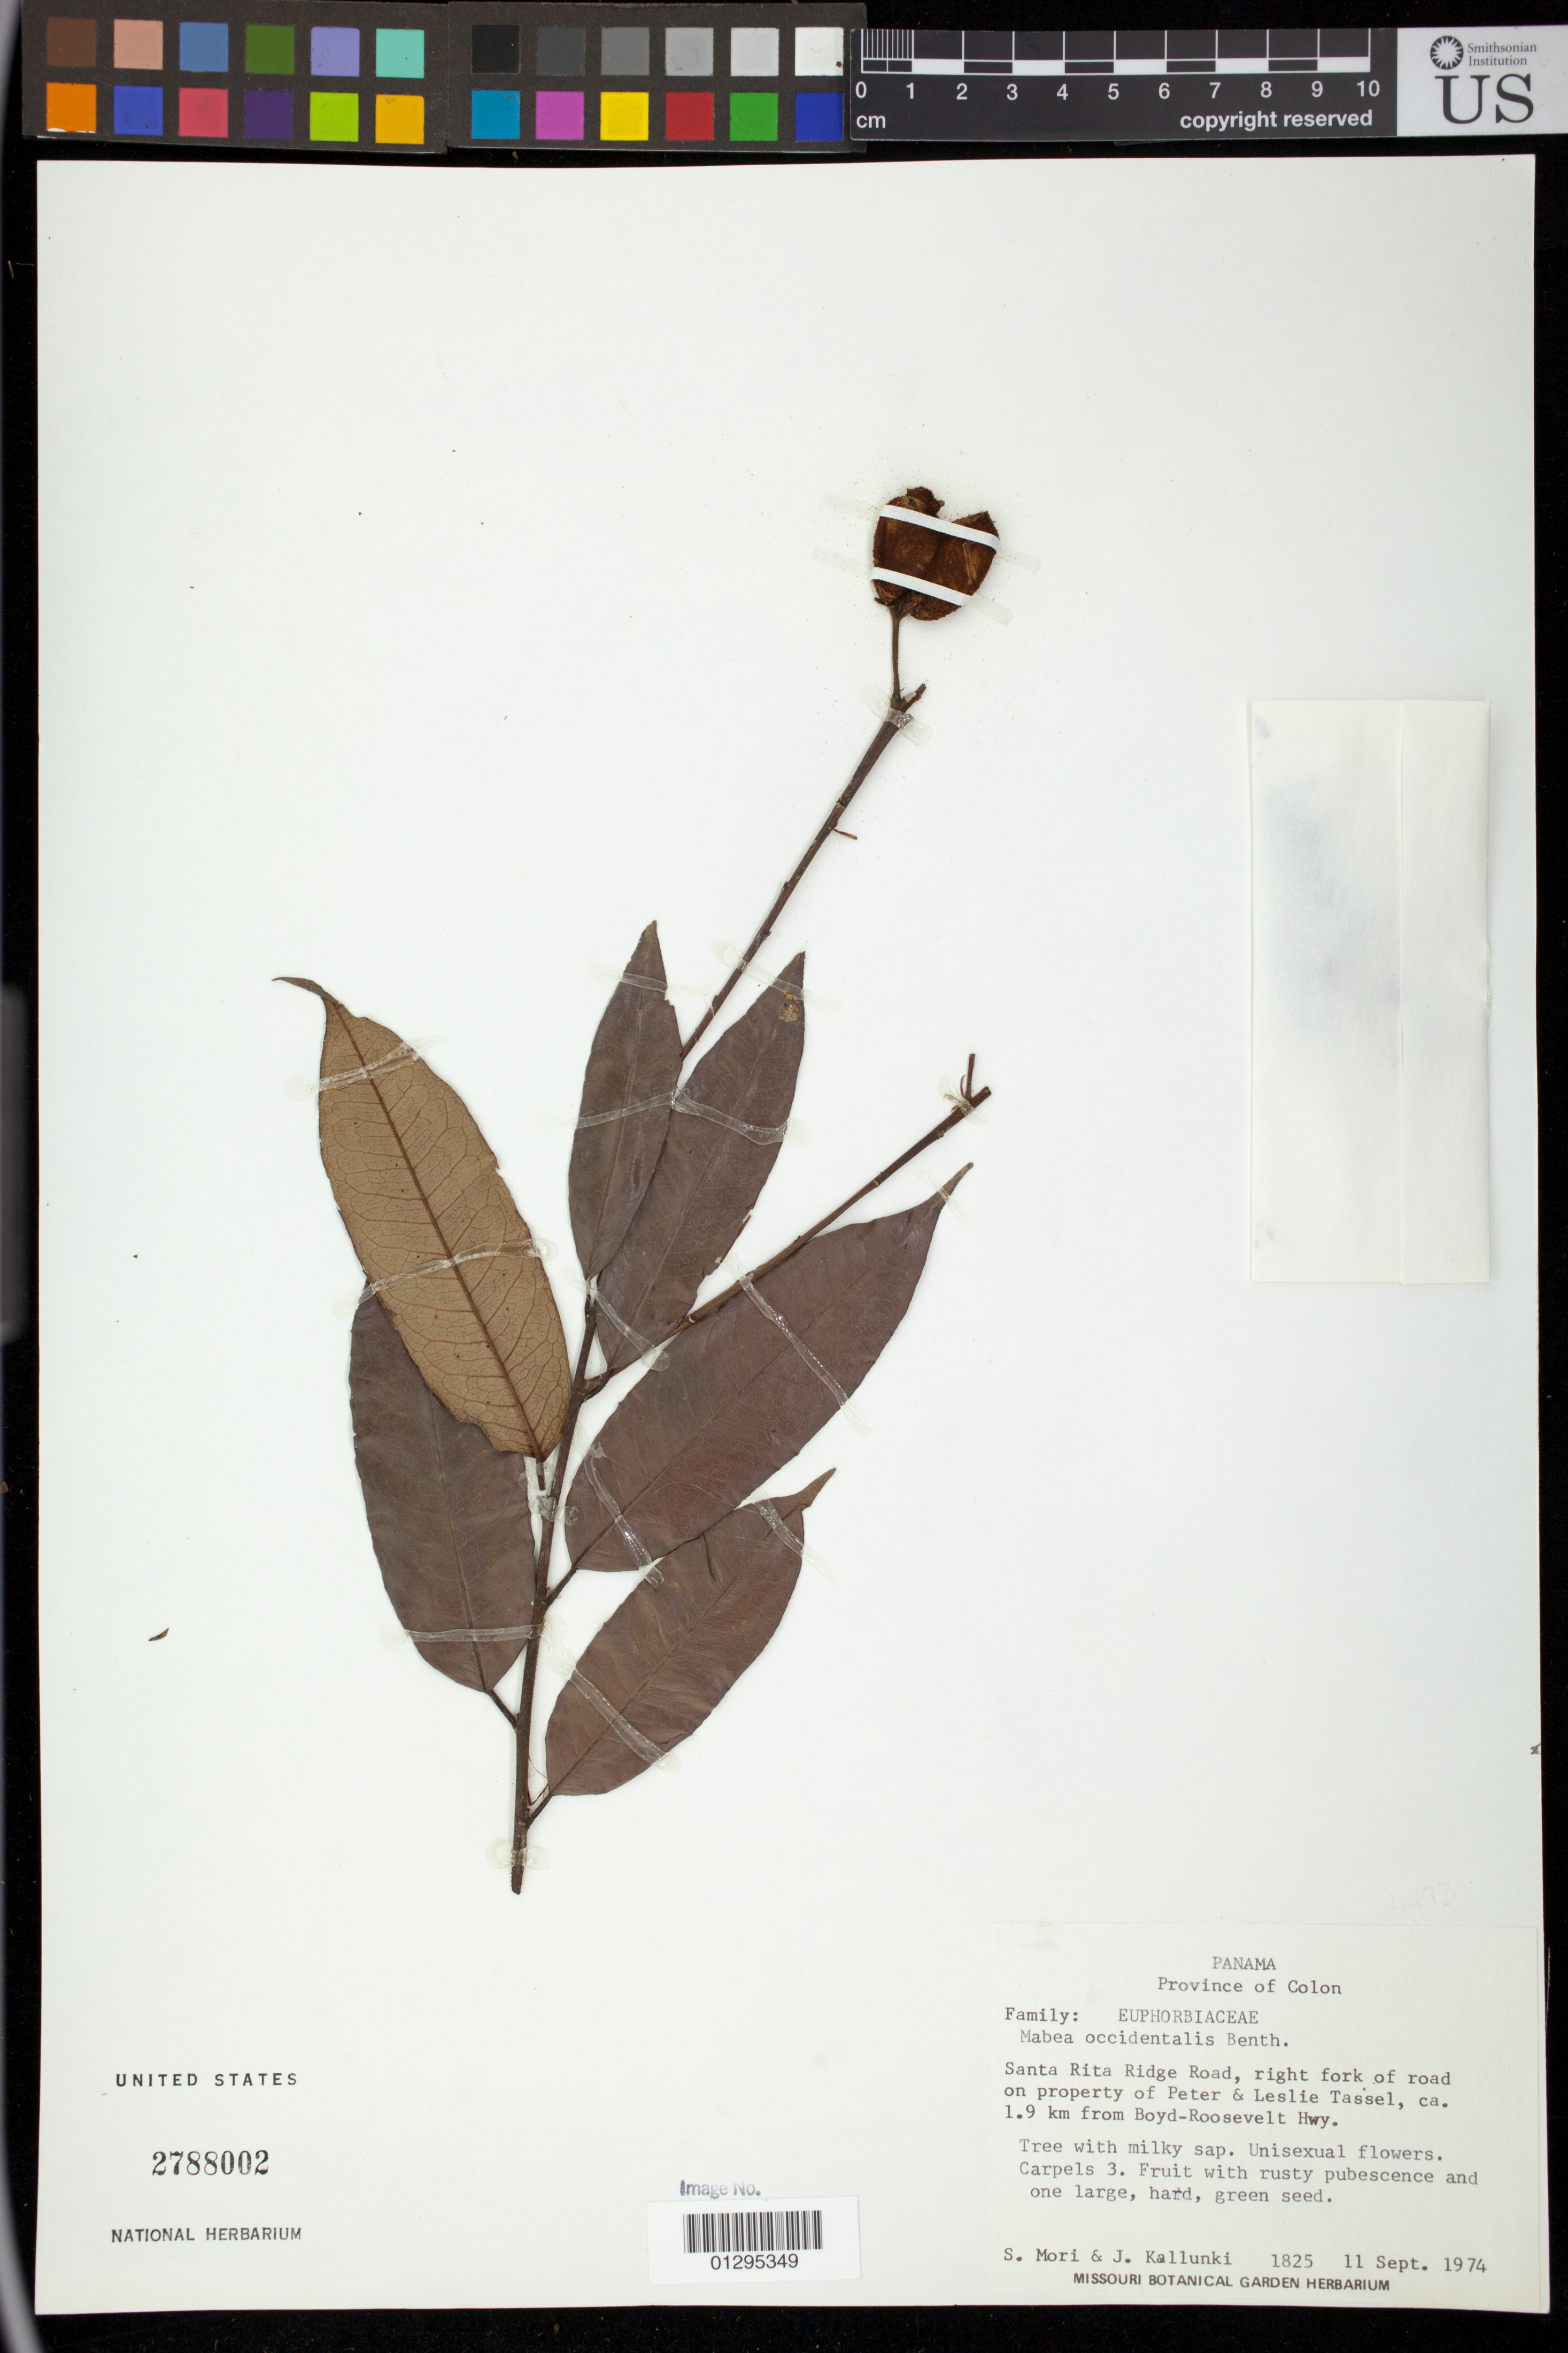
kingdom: Plantae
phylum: Tracheophyta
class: Magnoliopsida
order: Malpighiales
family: Euphorbiaceae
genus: Mabea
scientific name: Mabea occidentalis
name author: Benth.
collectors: S. Mori & J. Kallunki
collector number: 1825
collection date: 1974-09-11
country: Panama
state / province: Colón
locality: Santa Rita Ridge Road, right fork of road on property of Peter & Leslie Tassel, ca. 1.9 km from Boyd-Roosevelt Hwy.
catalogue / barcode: US 2788002